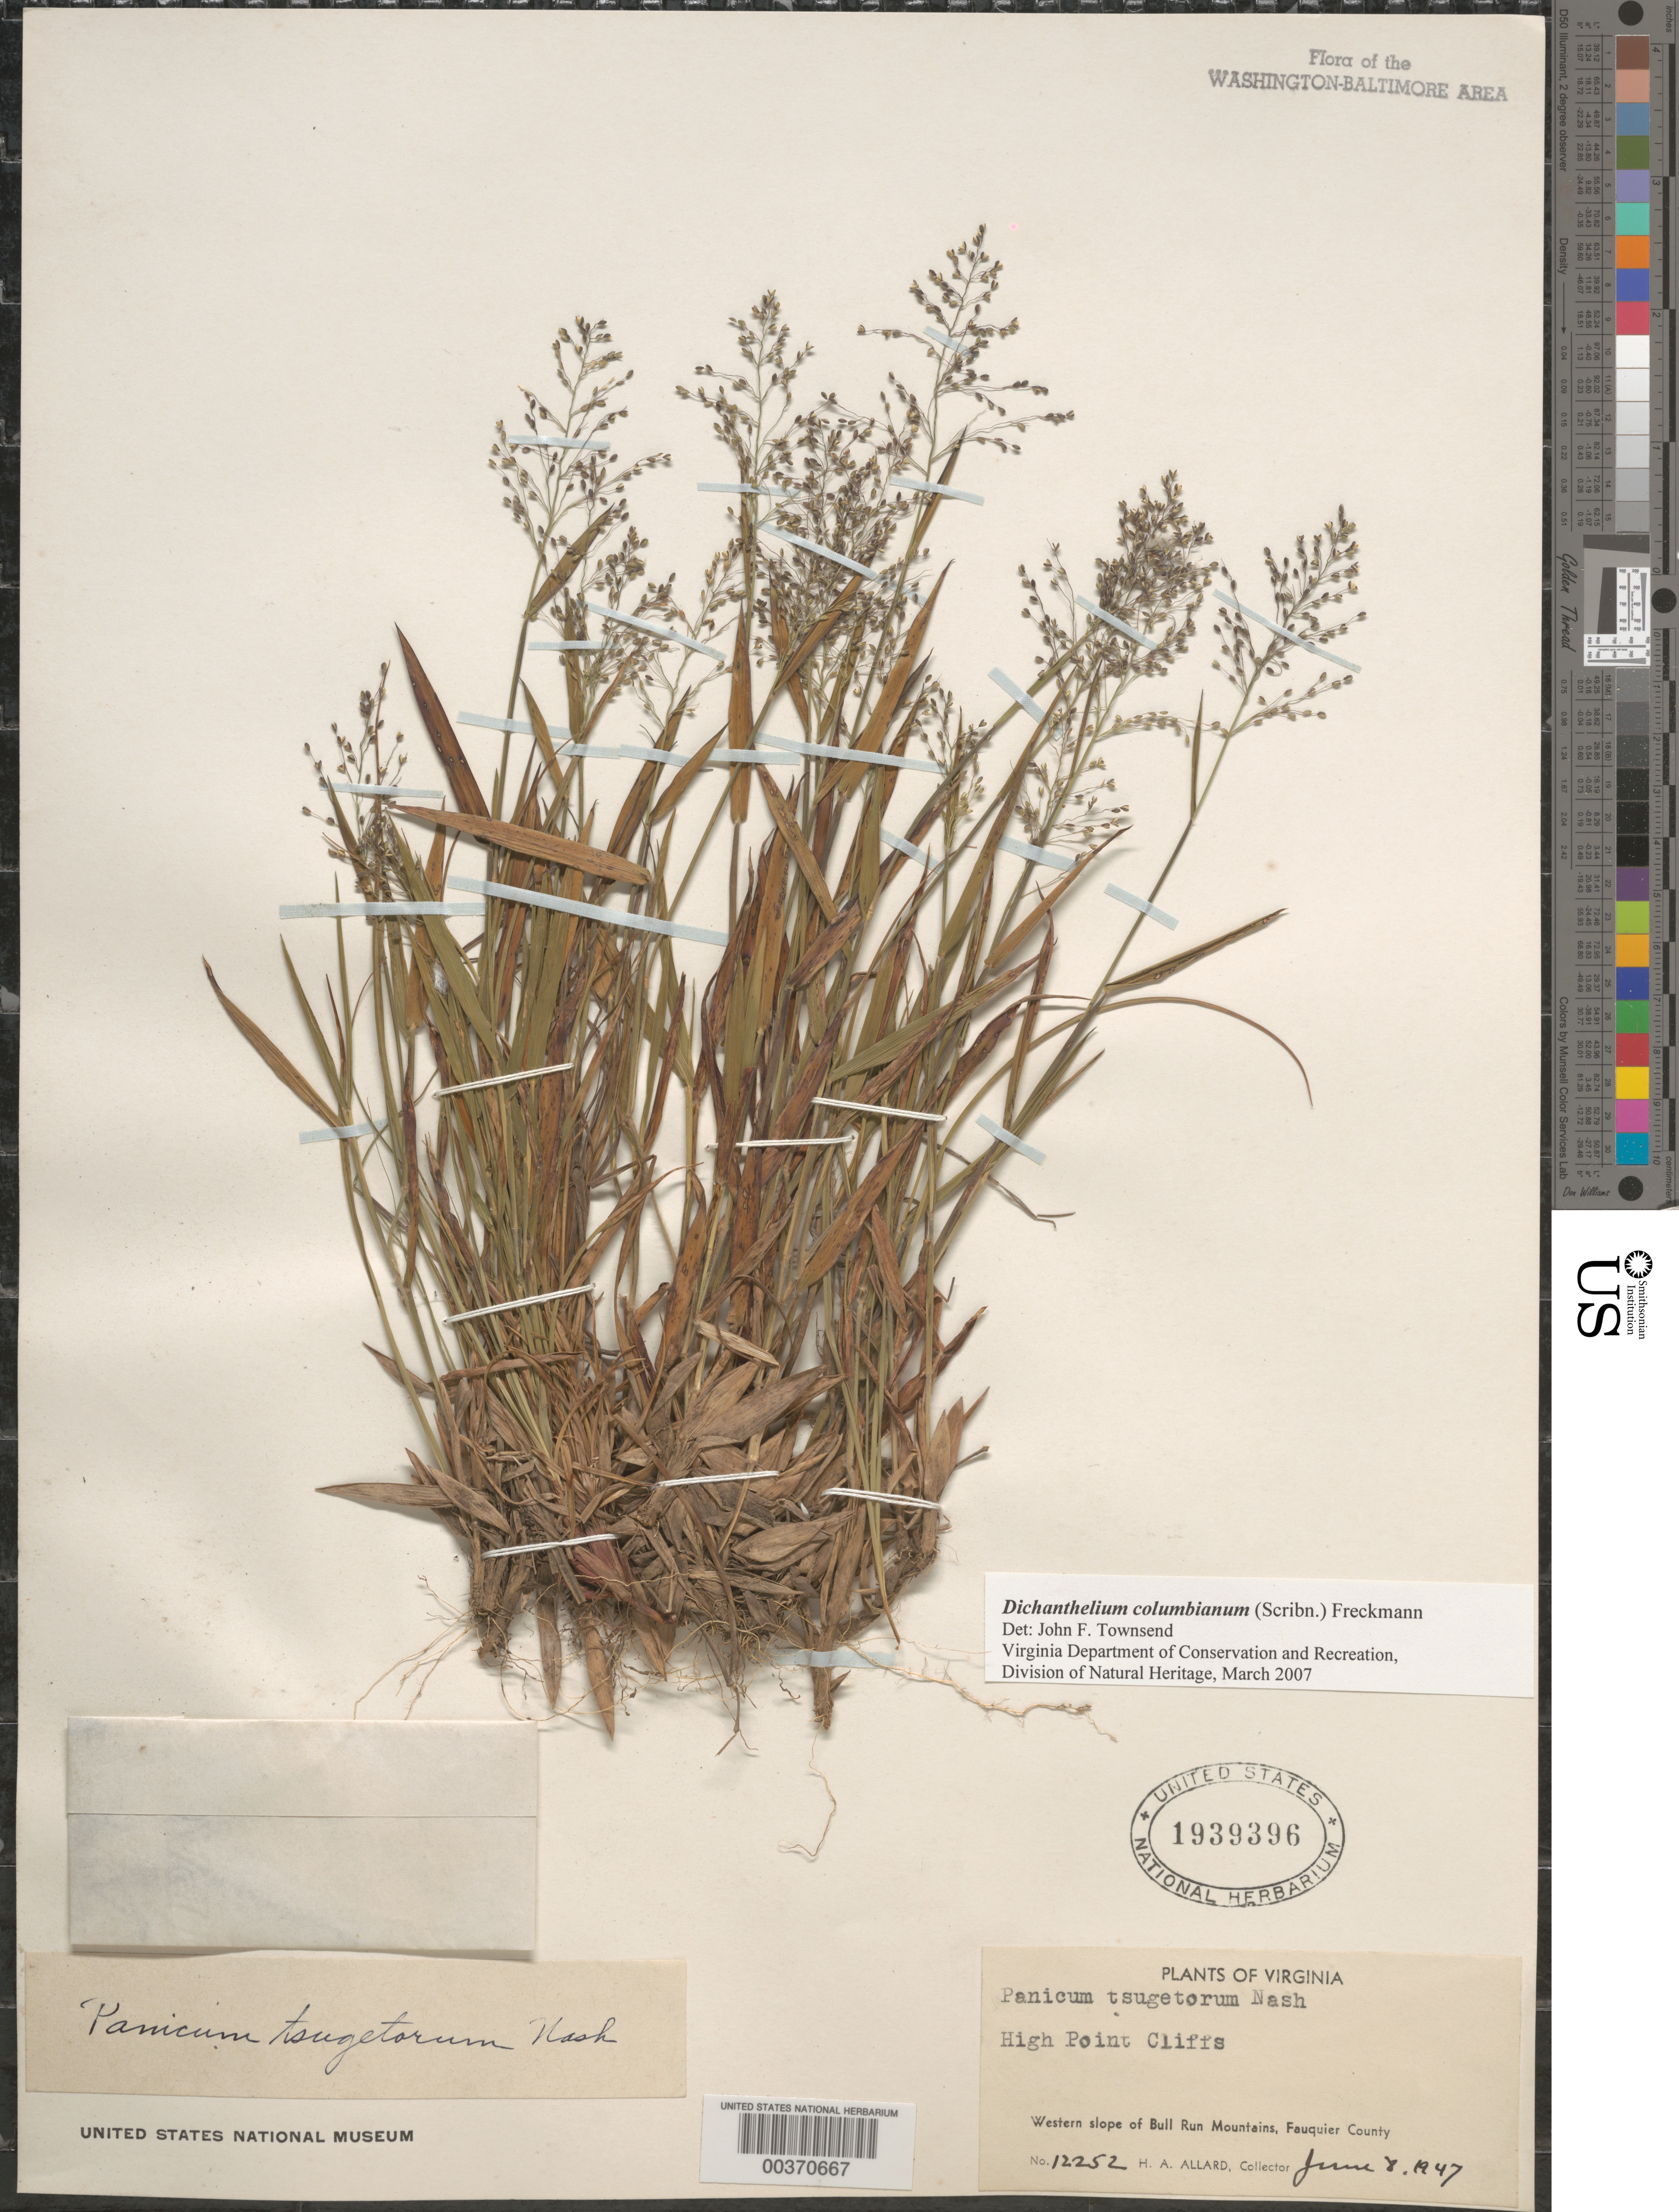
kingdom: Plantae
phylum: Tracheophyta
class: Liliopsida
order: Poales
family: Poaceae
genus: Dichanthelium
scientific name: Dichanthelium columbianum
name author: (Scribn.) Freckmann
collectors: H. A. Allard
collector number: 12252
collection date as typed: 08 Jun 1947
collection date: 1947-06-08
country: United States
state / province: Virginia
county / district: Fauquier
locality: High Point Cliffs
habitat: Cliffs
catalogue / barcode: US 1939396